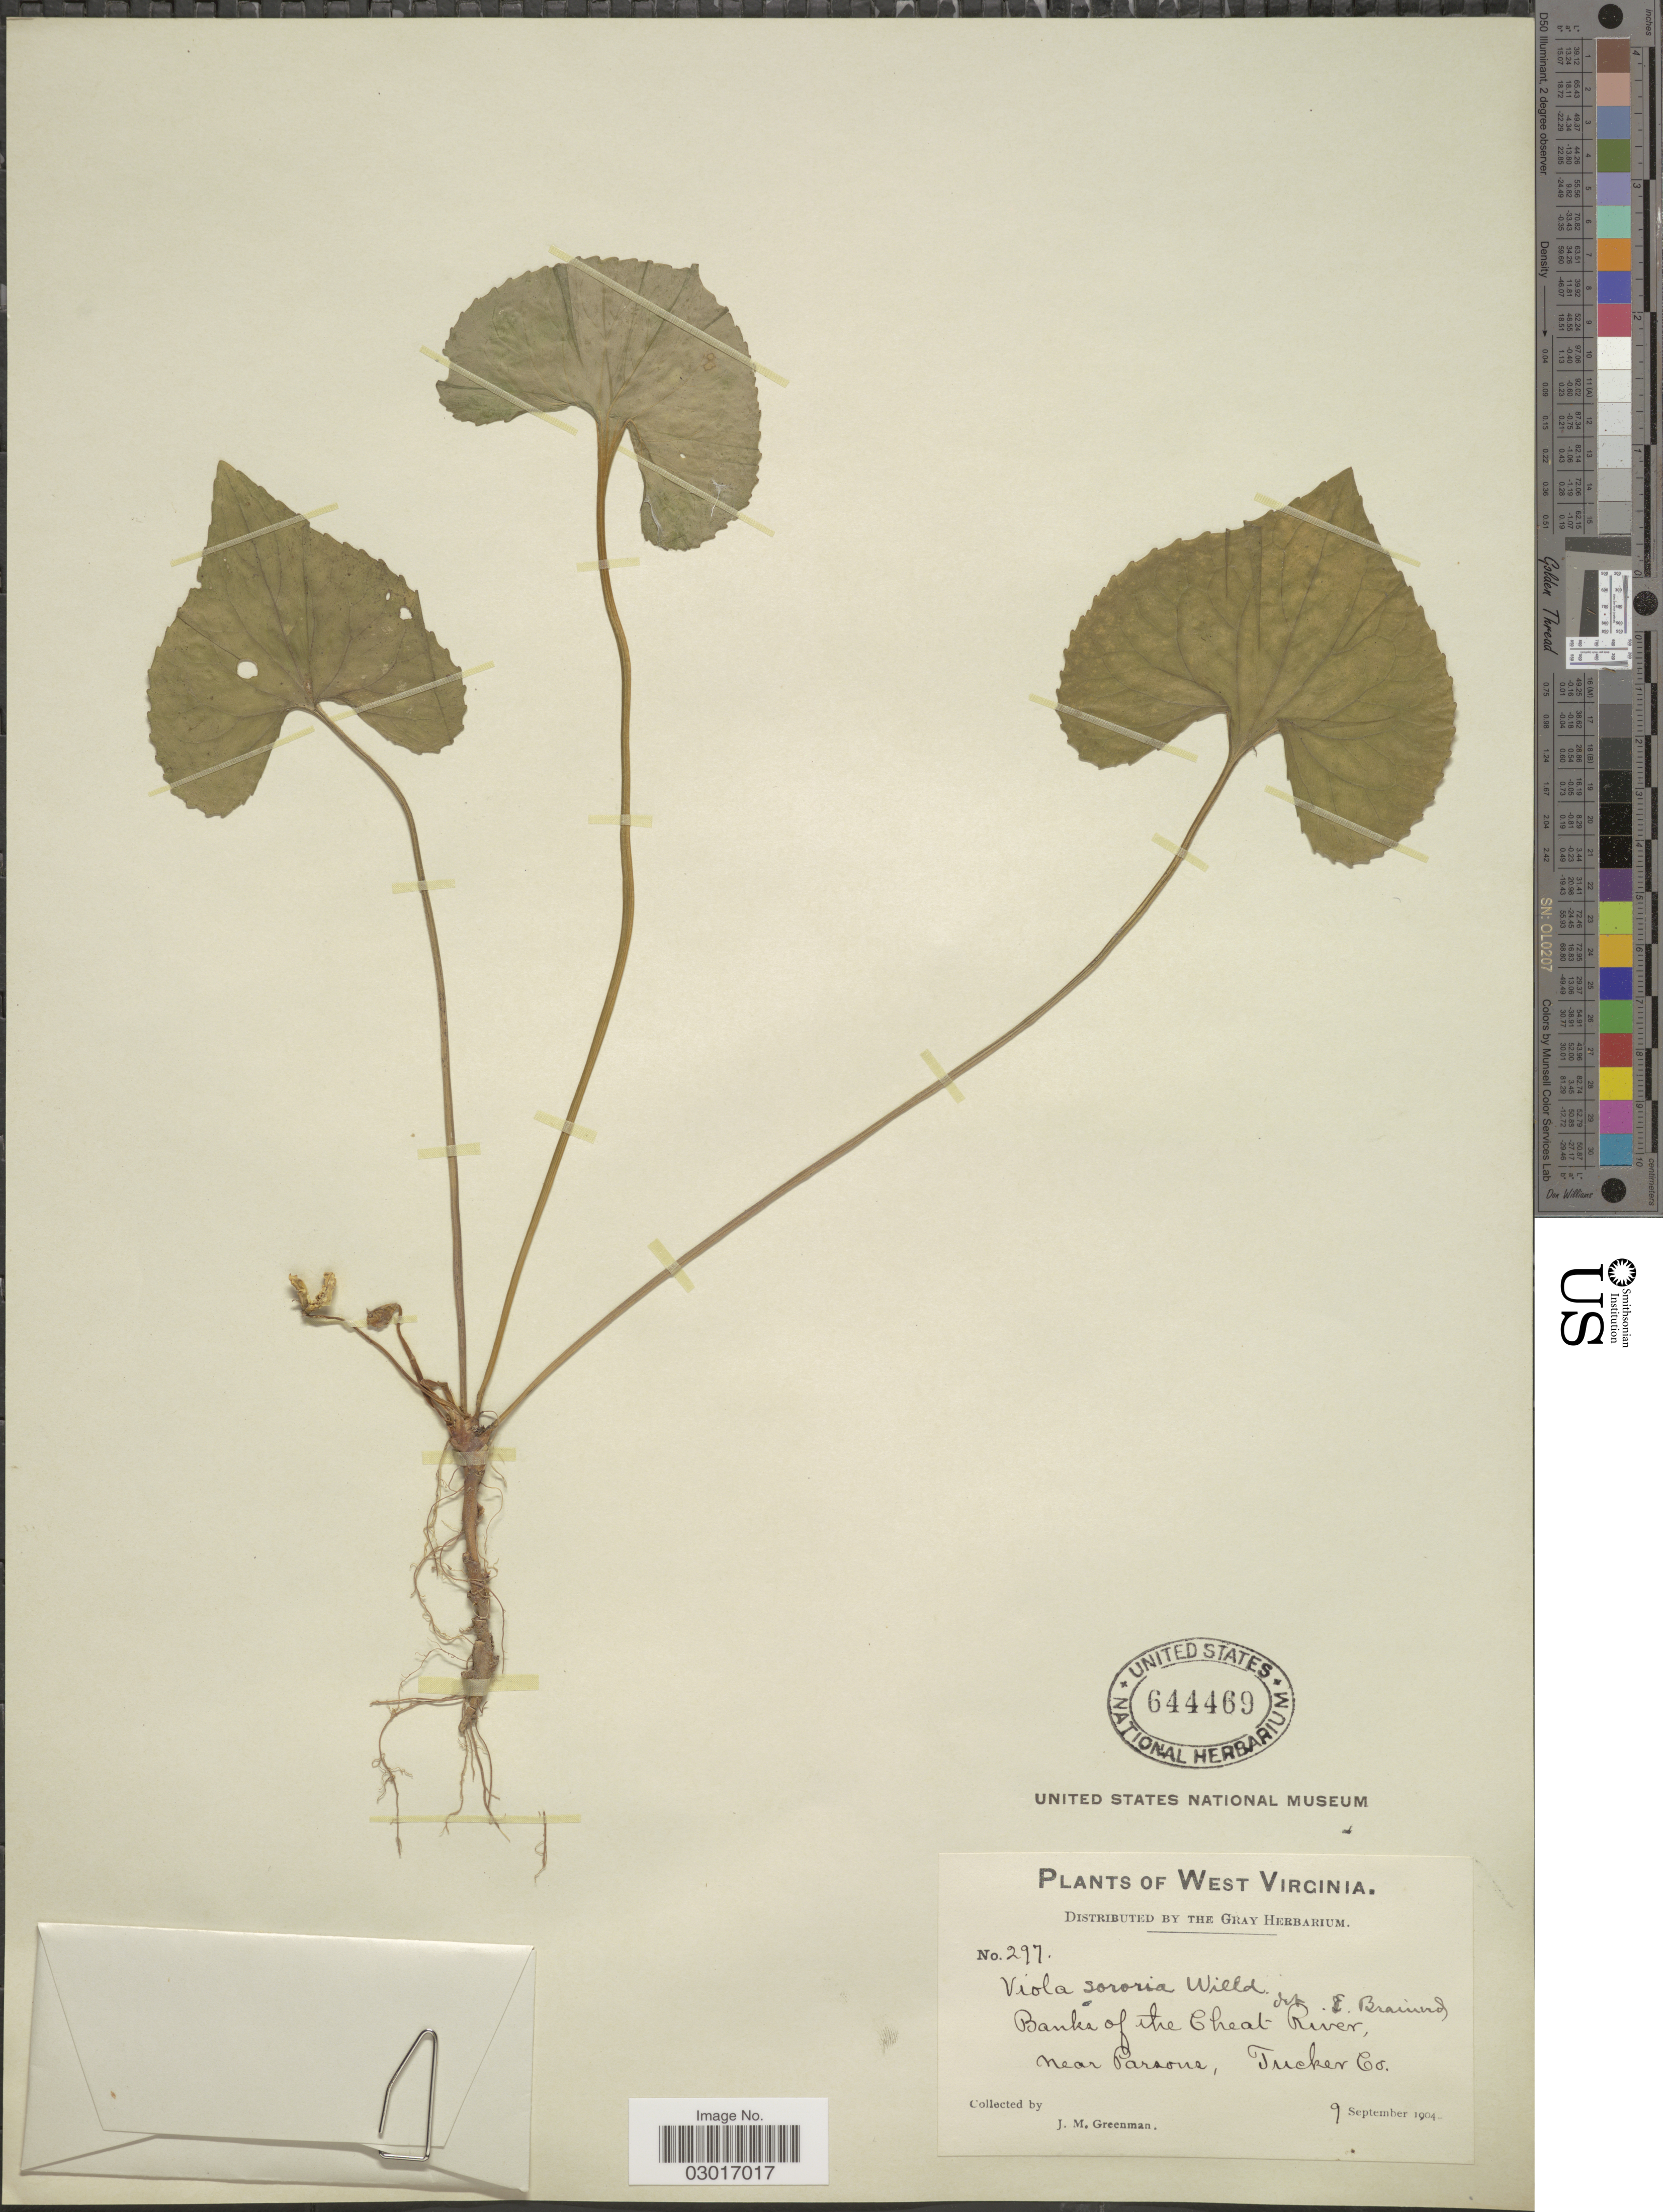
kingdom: Plantae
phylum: Tracheophyta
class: Magnoliopsida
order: Malpighiales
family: Violaceae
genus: Viola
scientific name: Viola sororia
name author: Willd.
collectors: J. M. Greenman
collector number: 297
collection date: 1904-09-09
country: United States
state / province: West Virginia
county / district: Tucker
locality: Banks of the Cheat River, near Parsons, Tucker Co.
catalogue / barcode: US 644469